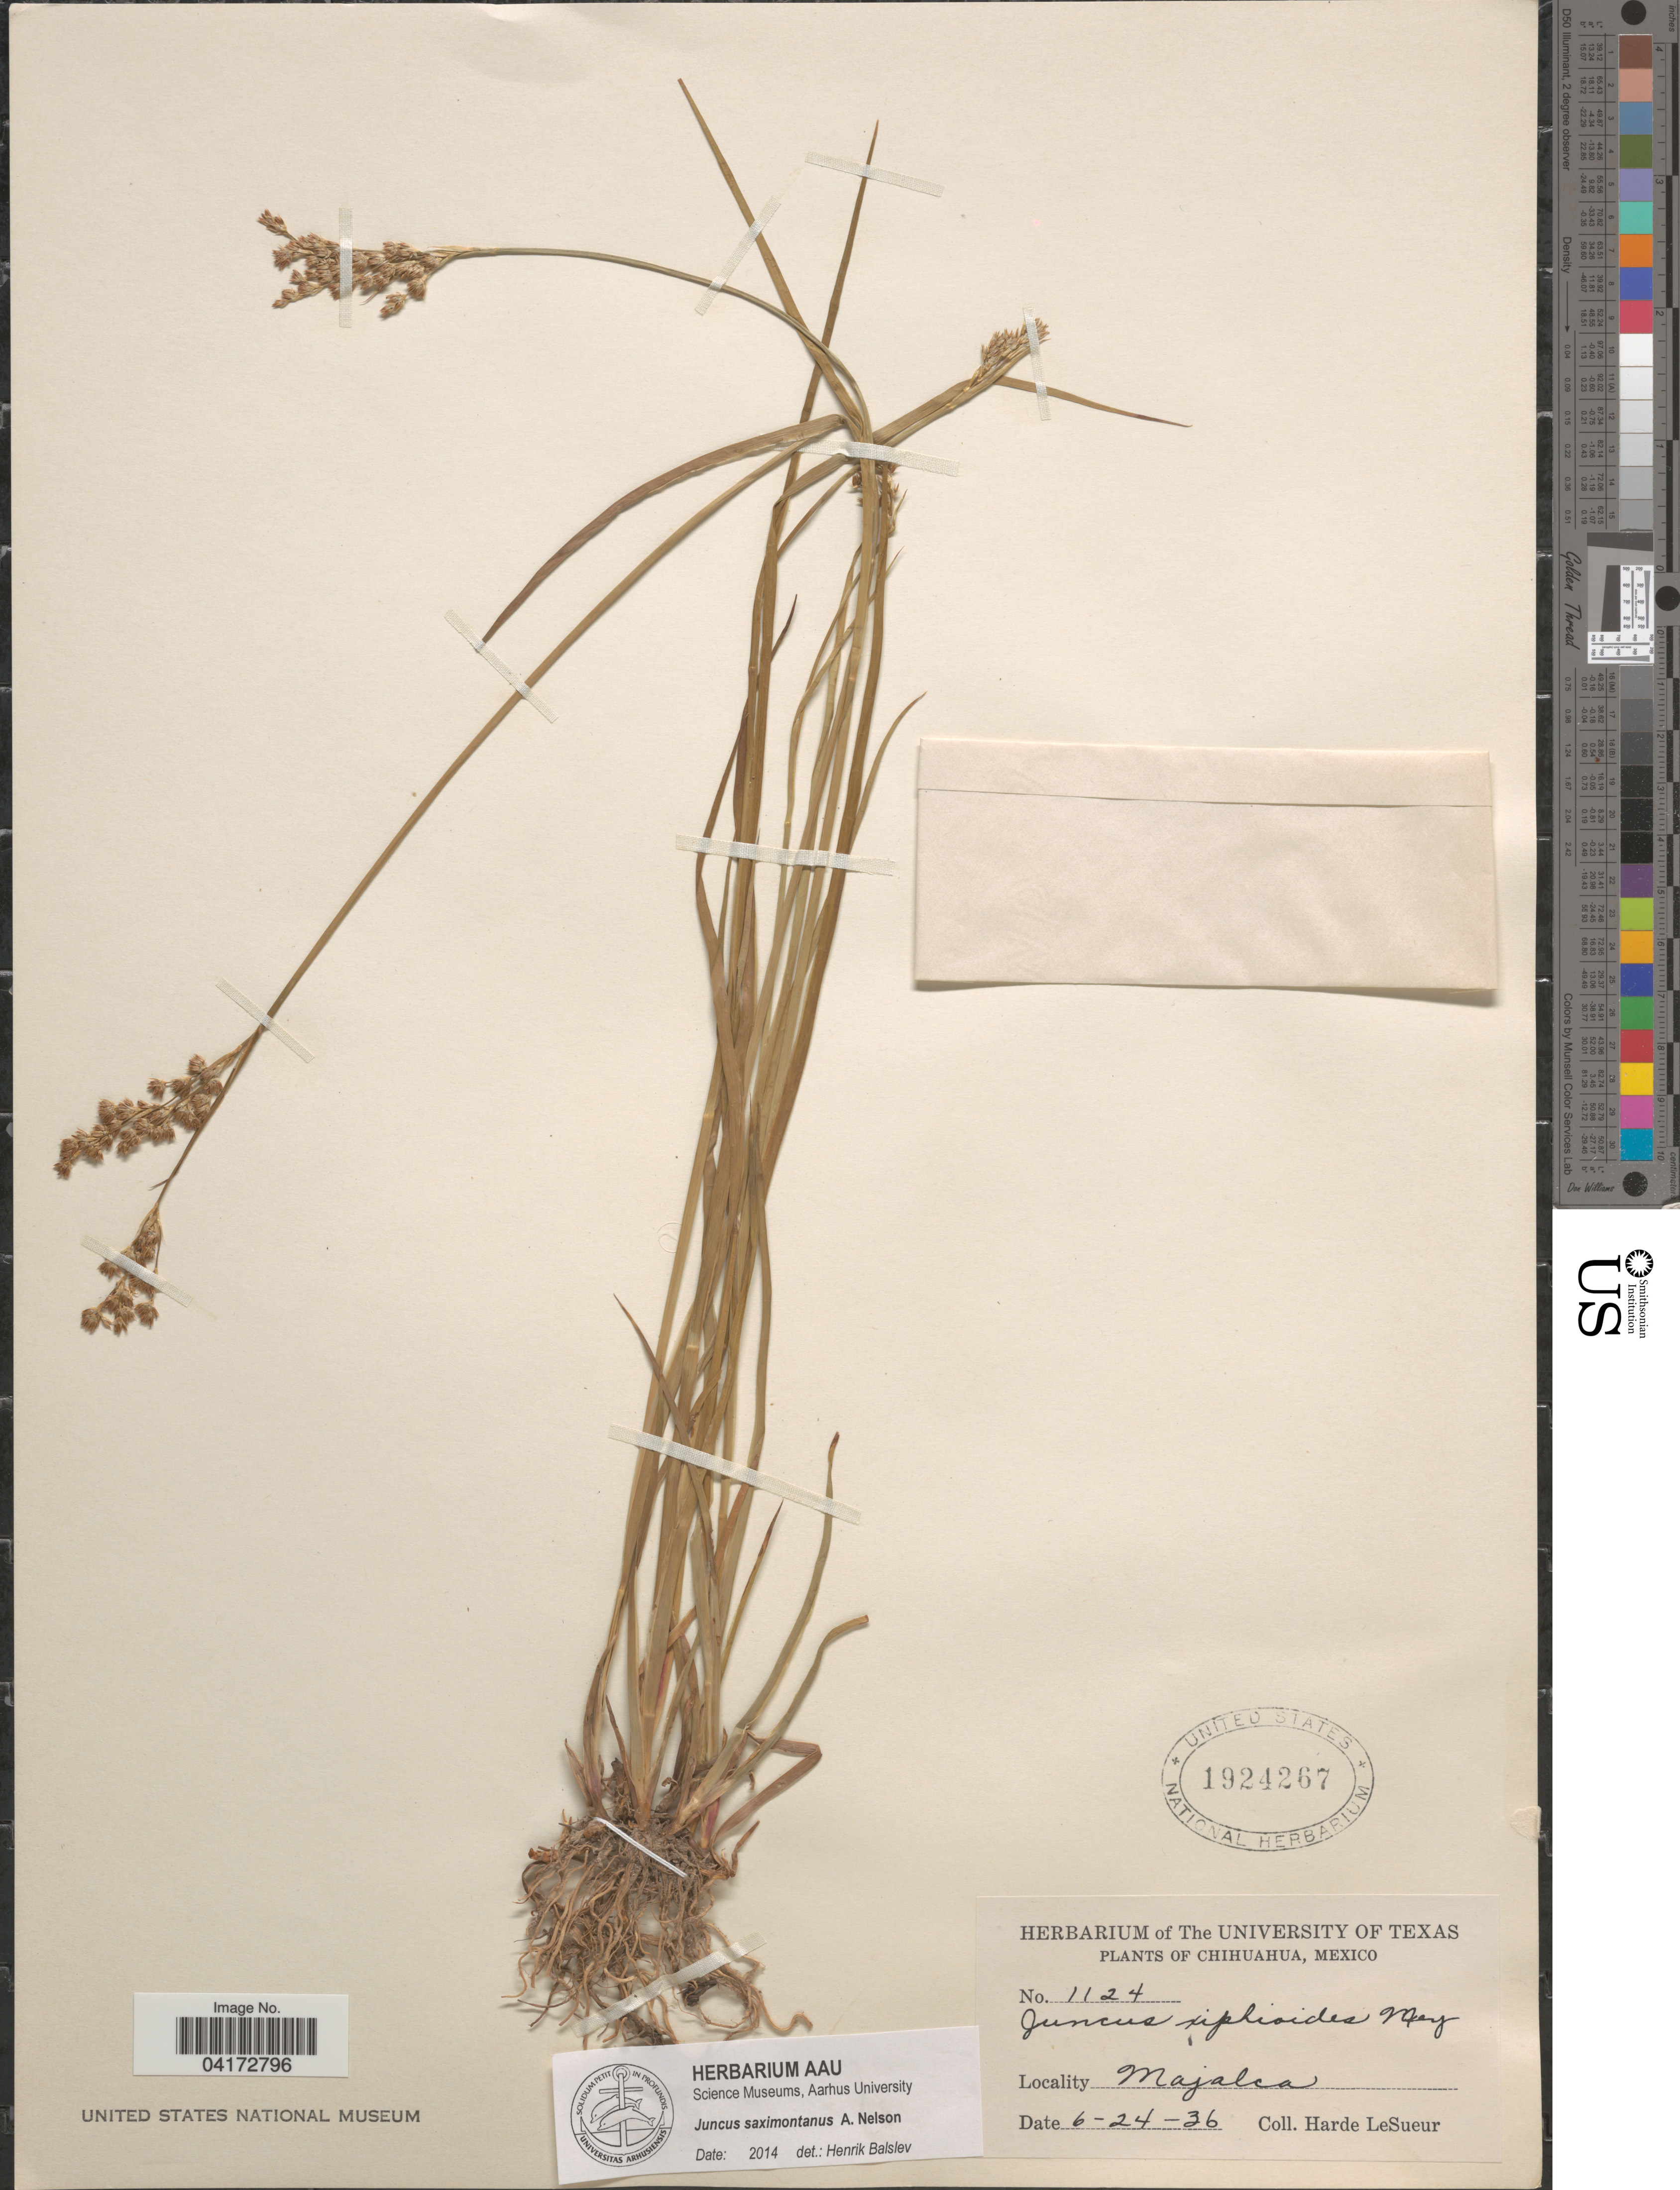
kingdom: Plantae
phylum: Tracheophyta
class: Liliopsida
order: Poales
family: Juncaceae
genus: Juncus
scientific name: Juncus saximontanus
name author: A. Nelson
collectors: H. LeSueur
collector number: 1124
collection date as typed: Transcribed d/m/y: 24/6/36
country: Mexico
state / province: Chihuahua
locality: Majalca.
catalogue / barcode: US 1924267